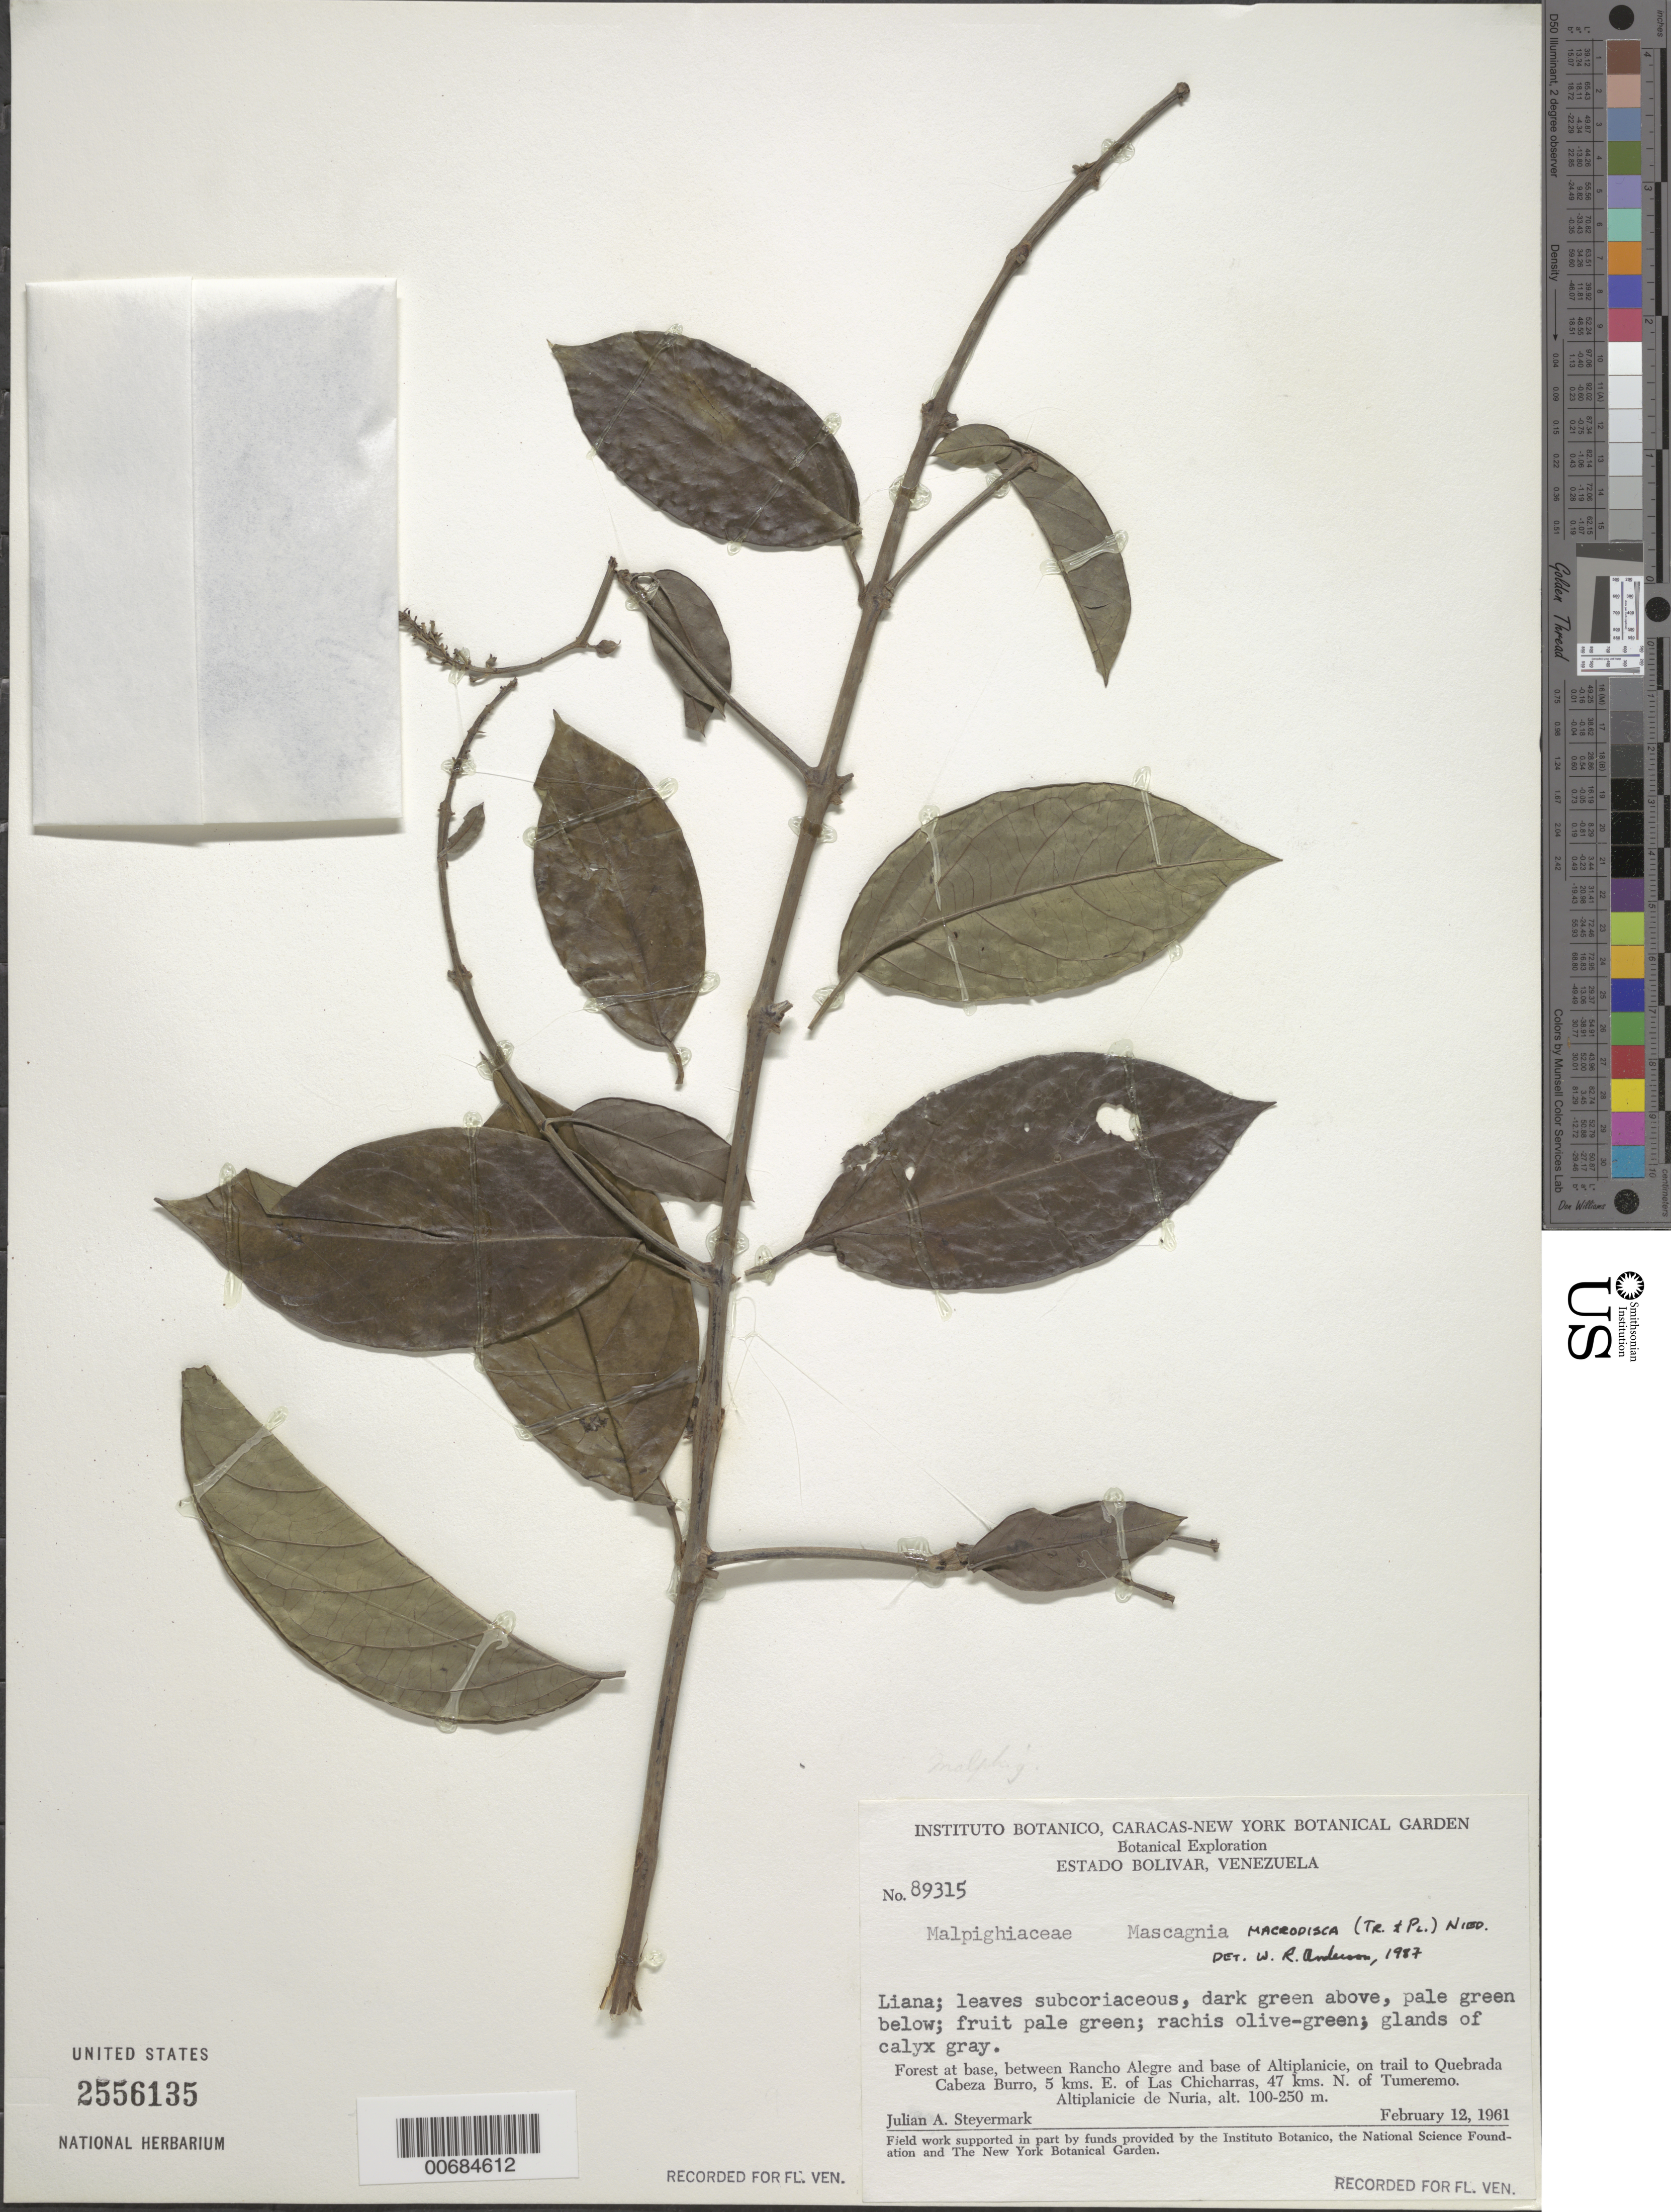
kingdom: Plantae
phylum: Tracheophyta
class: Magnoliopsida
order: Malpighiales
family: Malpighiaceae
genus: Mascagnia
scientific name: Mascagnia macrodisca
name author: (Triana & Planch.) Nied.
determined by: Anderson, W. R., (MICH), University of Michigan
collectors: J. Steyermark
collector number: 89315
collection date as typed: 12-Feb-61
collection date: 1961-02-12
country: Venezuela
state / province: Bolívar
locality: Altiplanicie de Nuria, betw. Rancho Alegre and base of Altiplanicie, on trail to Quebrada Cabeza Burro, 5 km E of Las Chicharras, 47 km N of Tumeremo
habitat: Forest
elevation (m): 100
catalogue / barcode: US 2556135